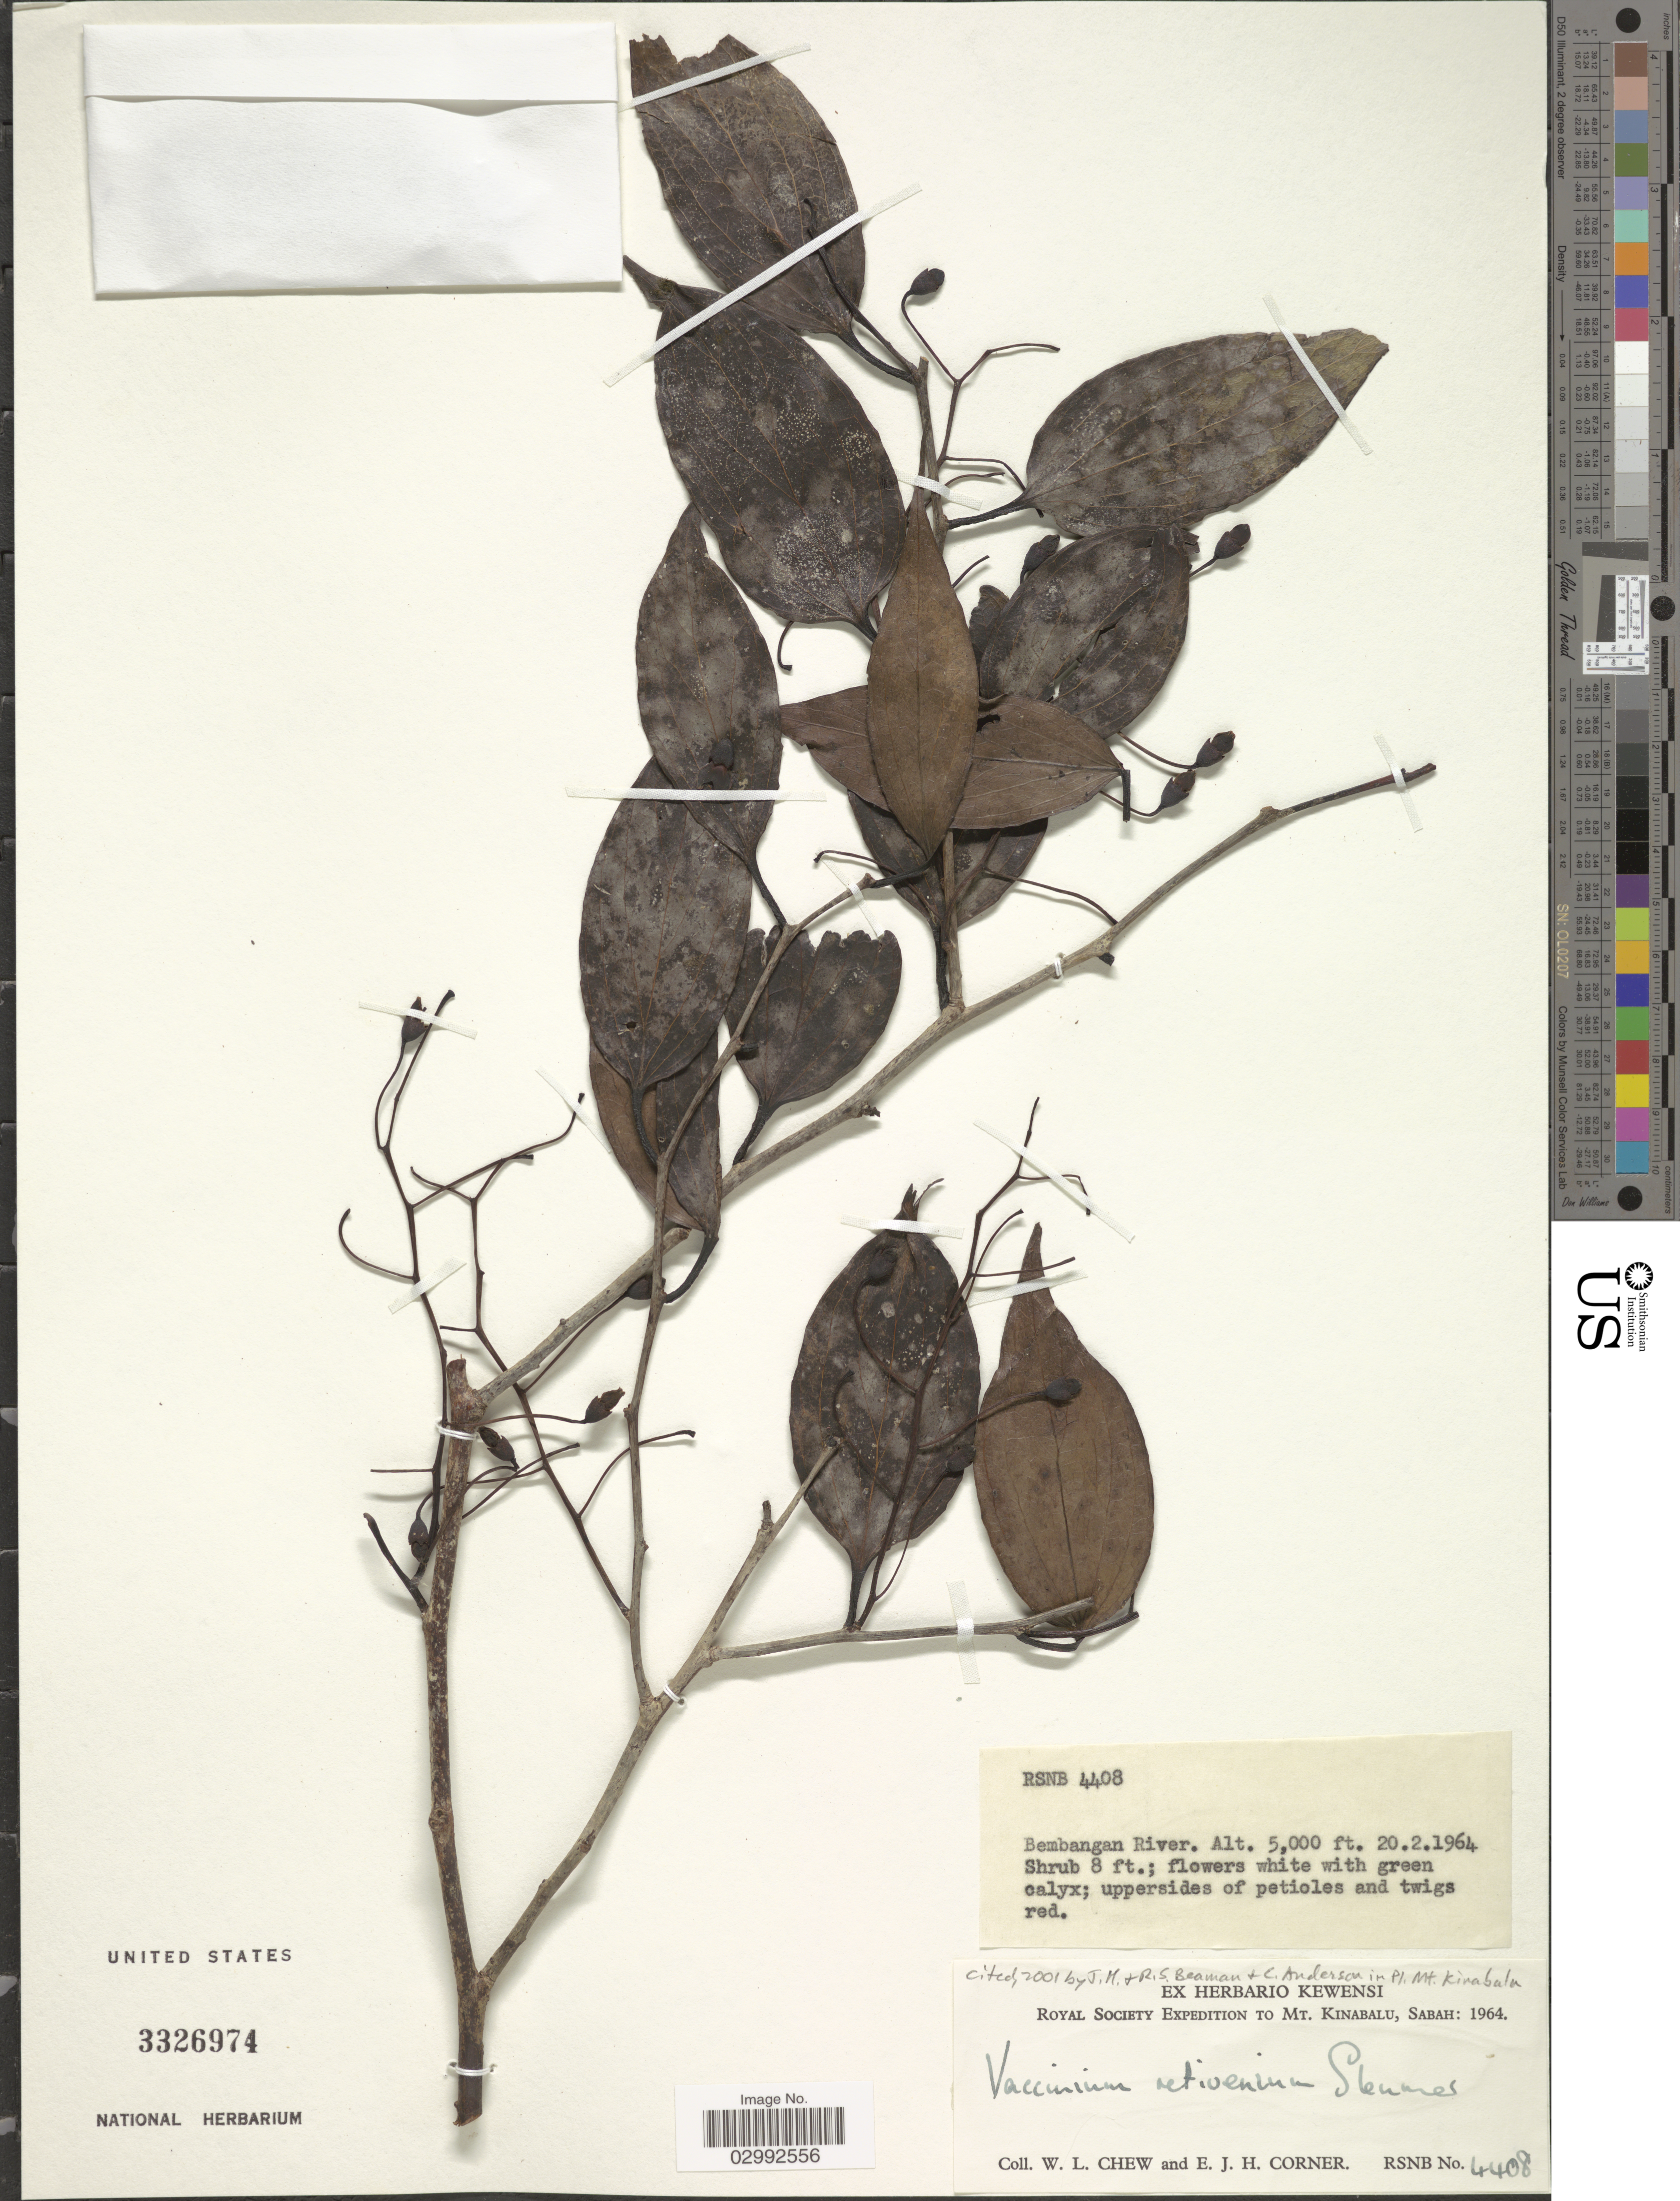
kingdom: Plantae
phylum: Tracheophyta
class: Magnoliopsida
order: Ericales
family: Ericaceae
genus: Vaccinium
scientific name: Vaccinium retivenium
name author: Sleumer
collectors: W. Chew & E. Corner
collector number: RSNB 4408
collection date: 1964-02-20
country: Malaysia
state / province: Sabah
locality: Bembangan River, Mt. Kinabalu, Sabah.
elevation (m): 1524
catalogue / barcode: US 3326974